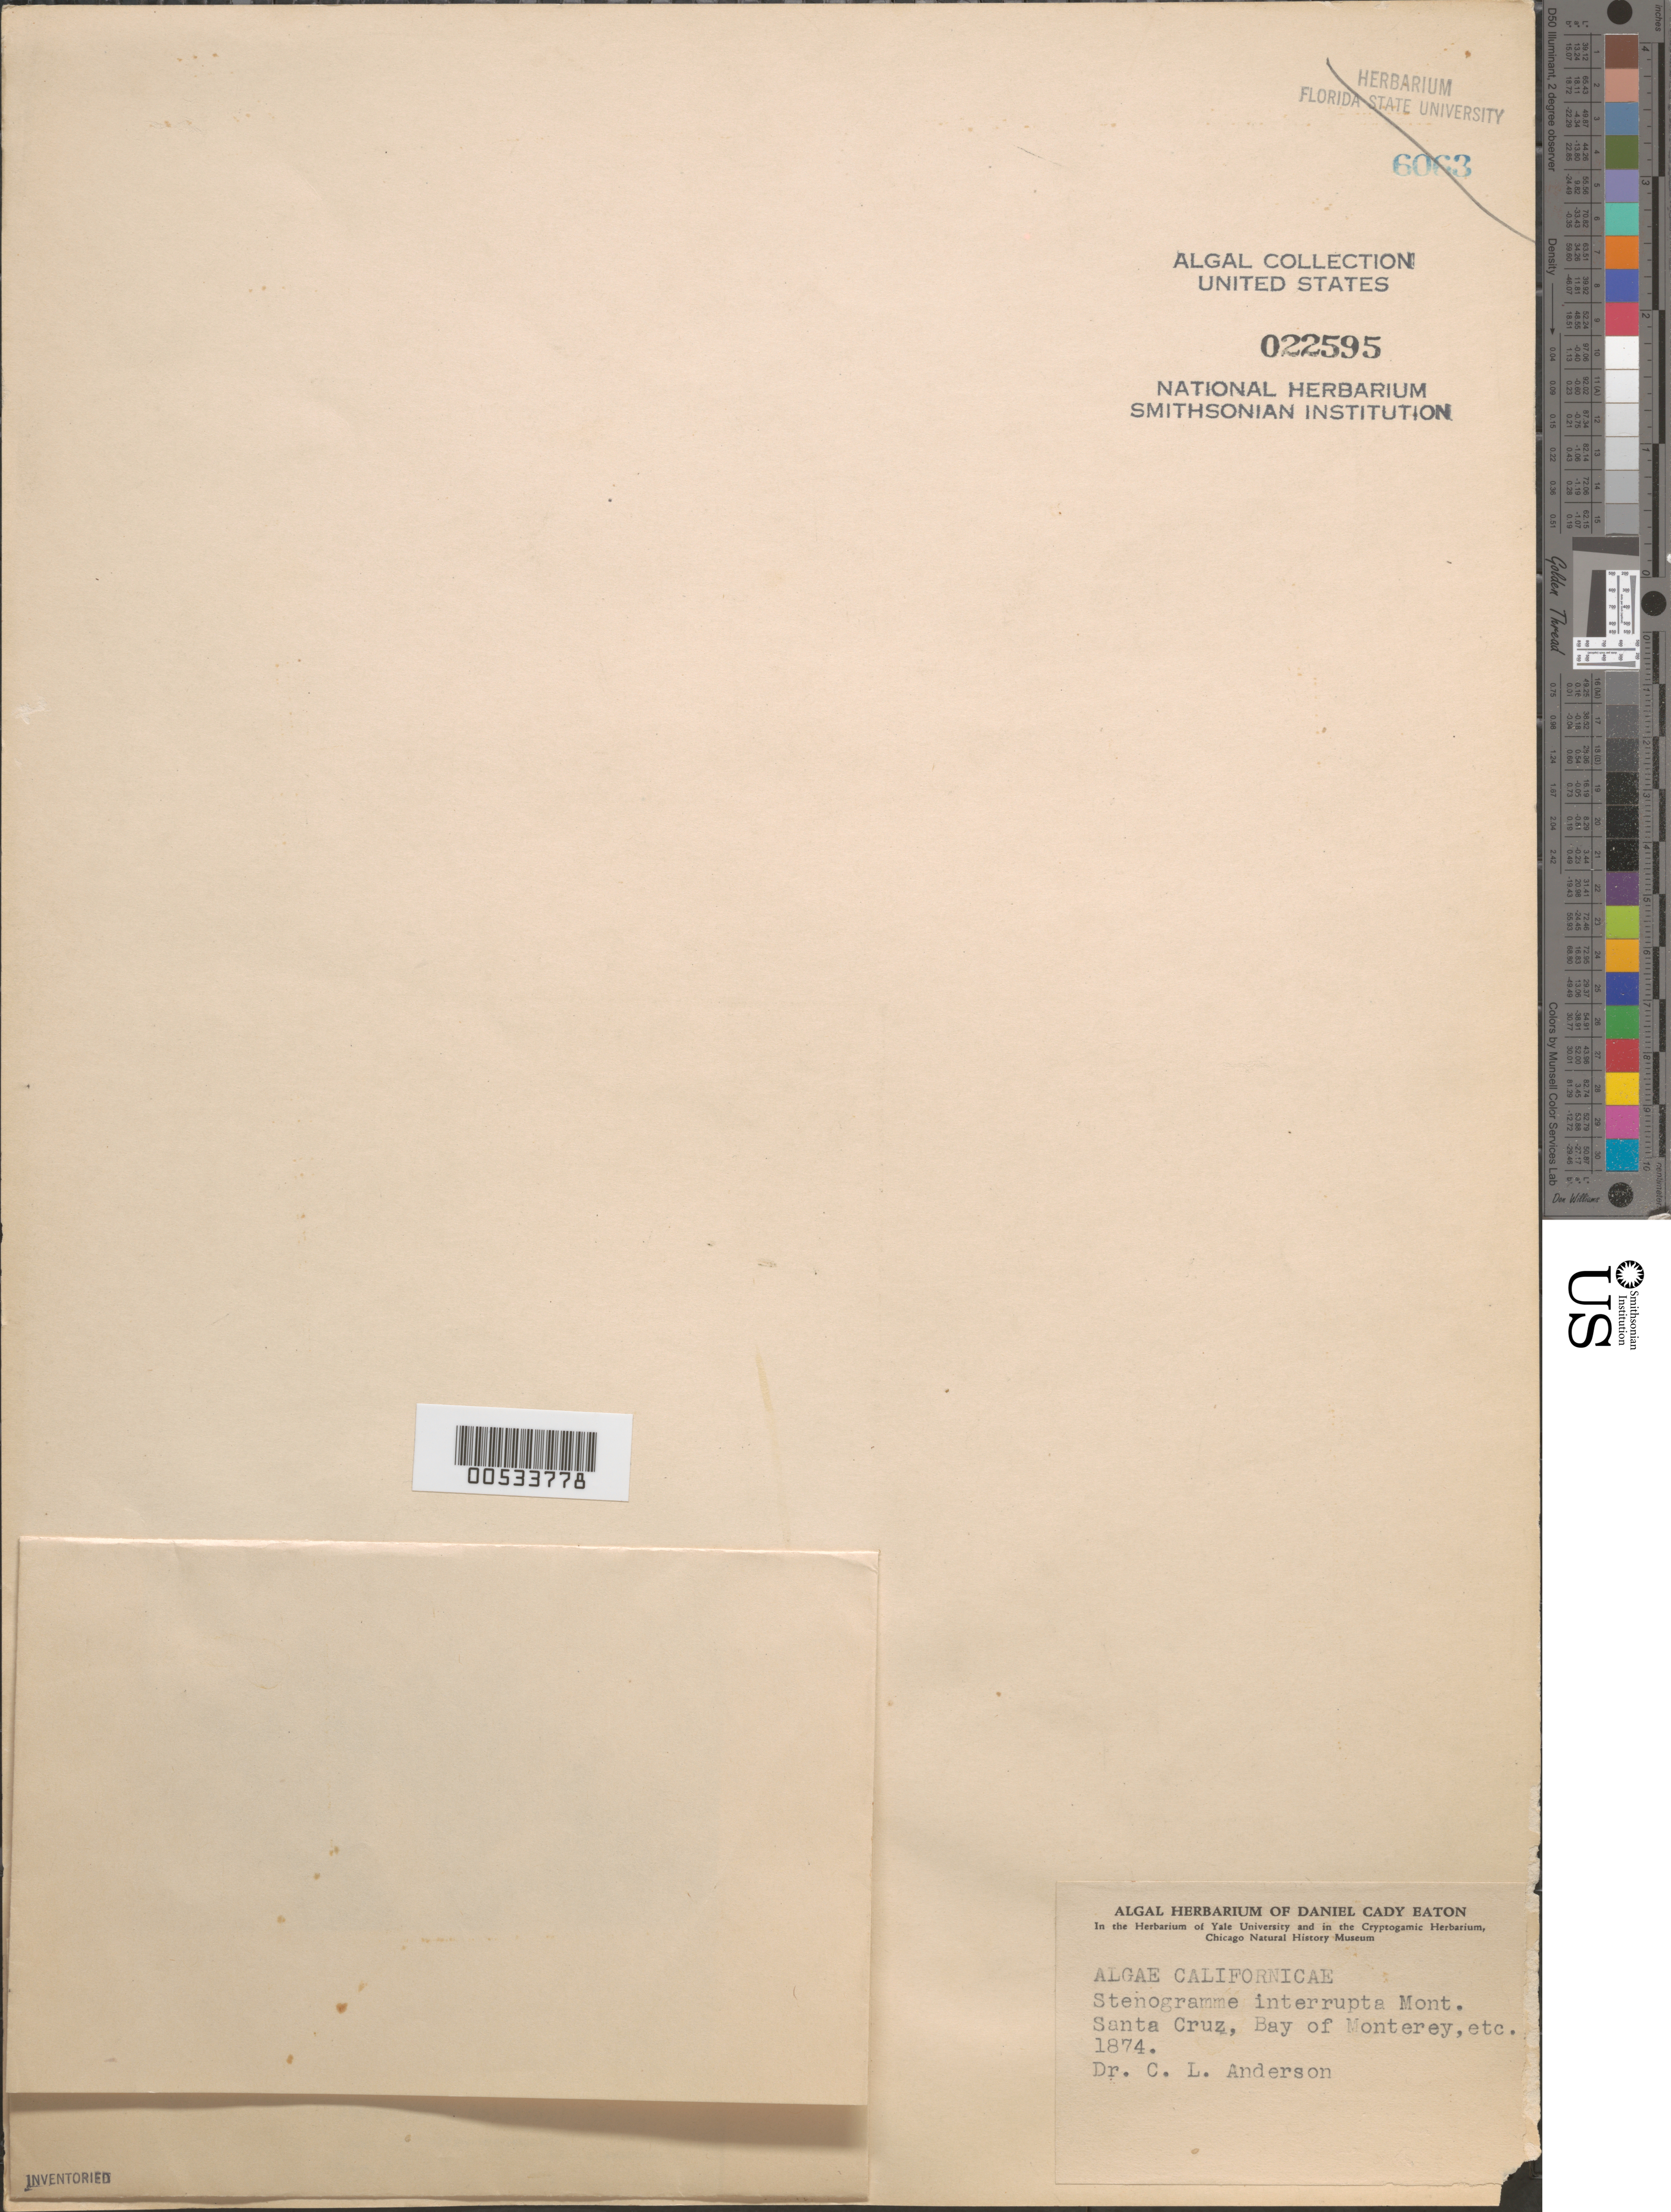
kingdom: Plantae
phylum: Rhodophyta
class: Florideophyceae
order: Gigartinales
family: Phyllophoraceae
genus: Stenogramma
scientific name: Stenogramma interruptum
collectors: C. L. Anderson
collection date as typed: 1874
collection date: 1874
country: United States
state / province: California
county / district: Santa Cruz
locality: Santa Cruz, Monterey Bay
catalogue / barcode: US 22595